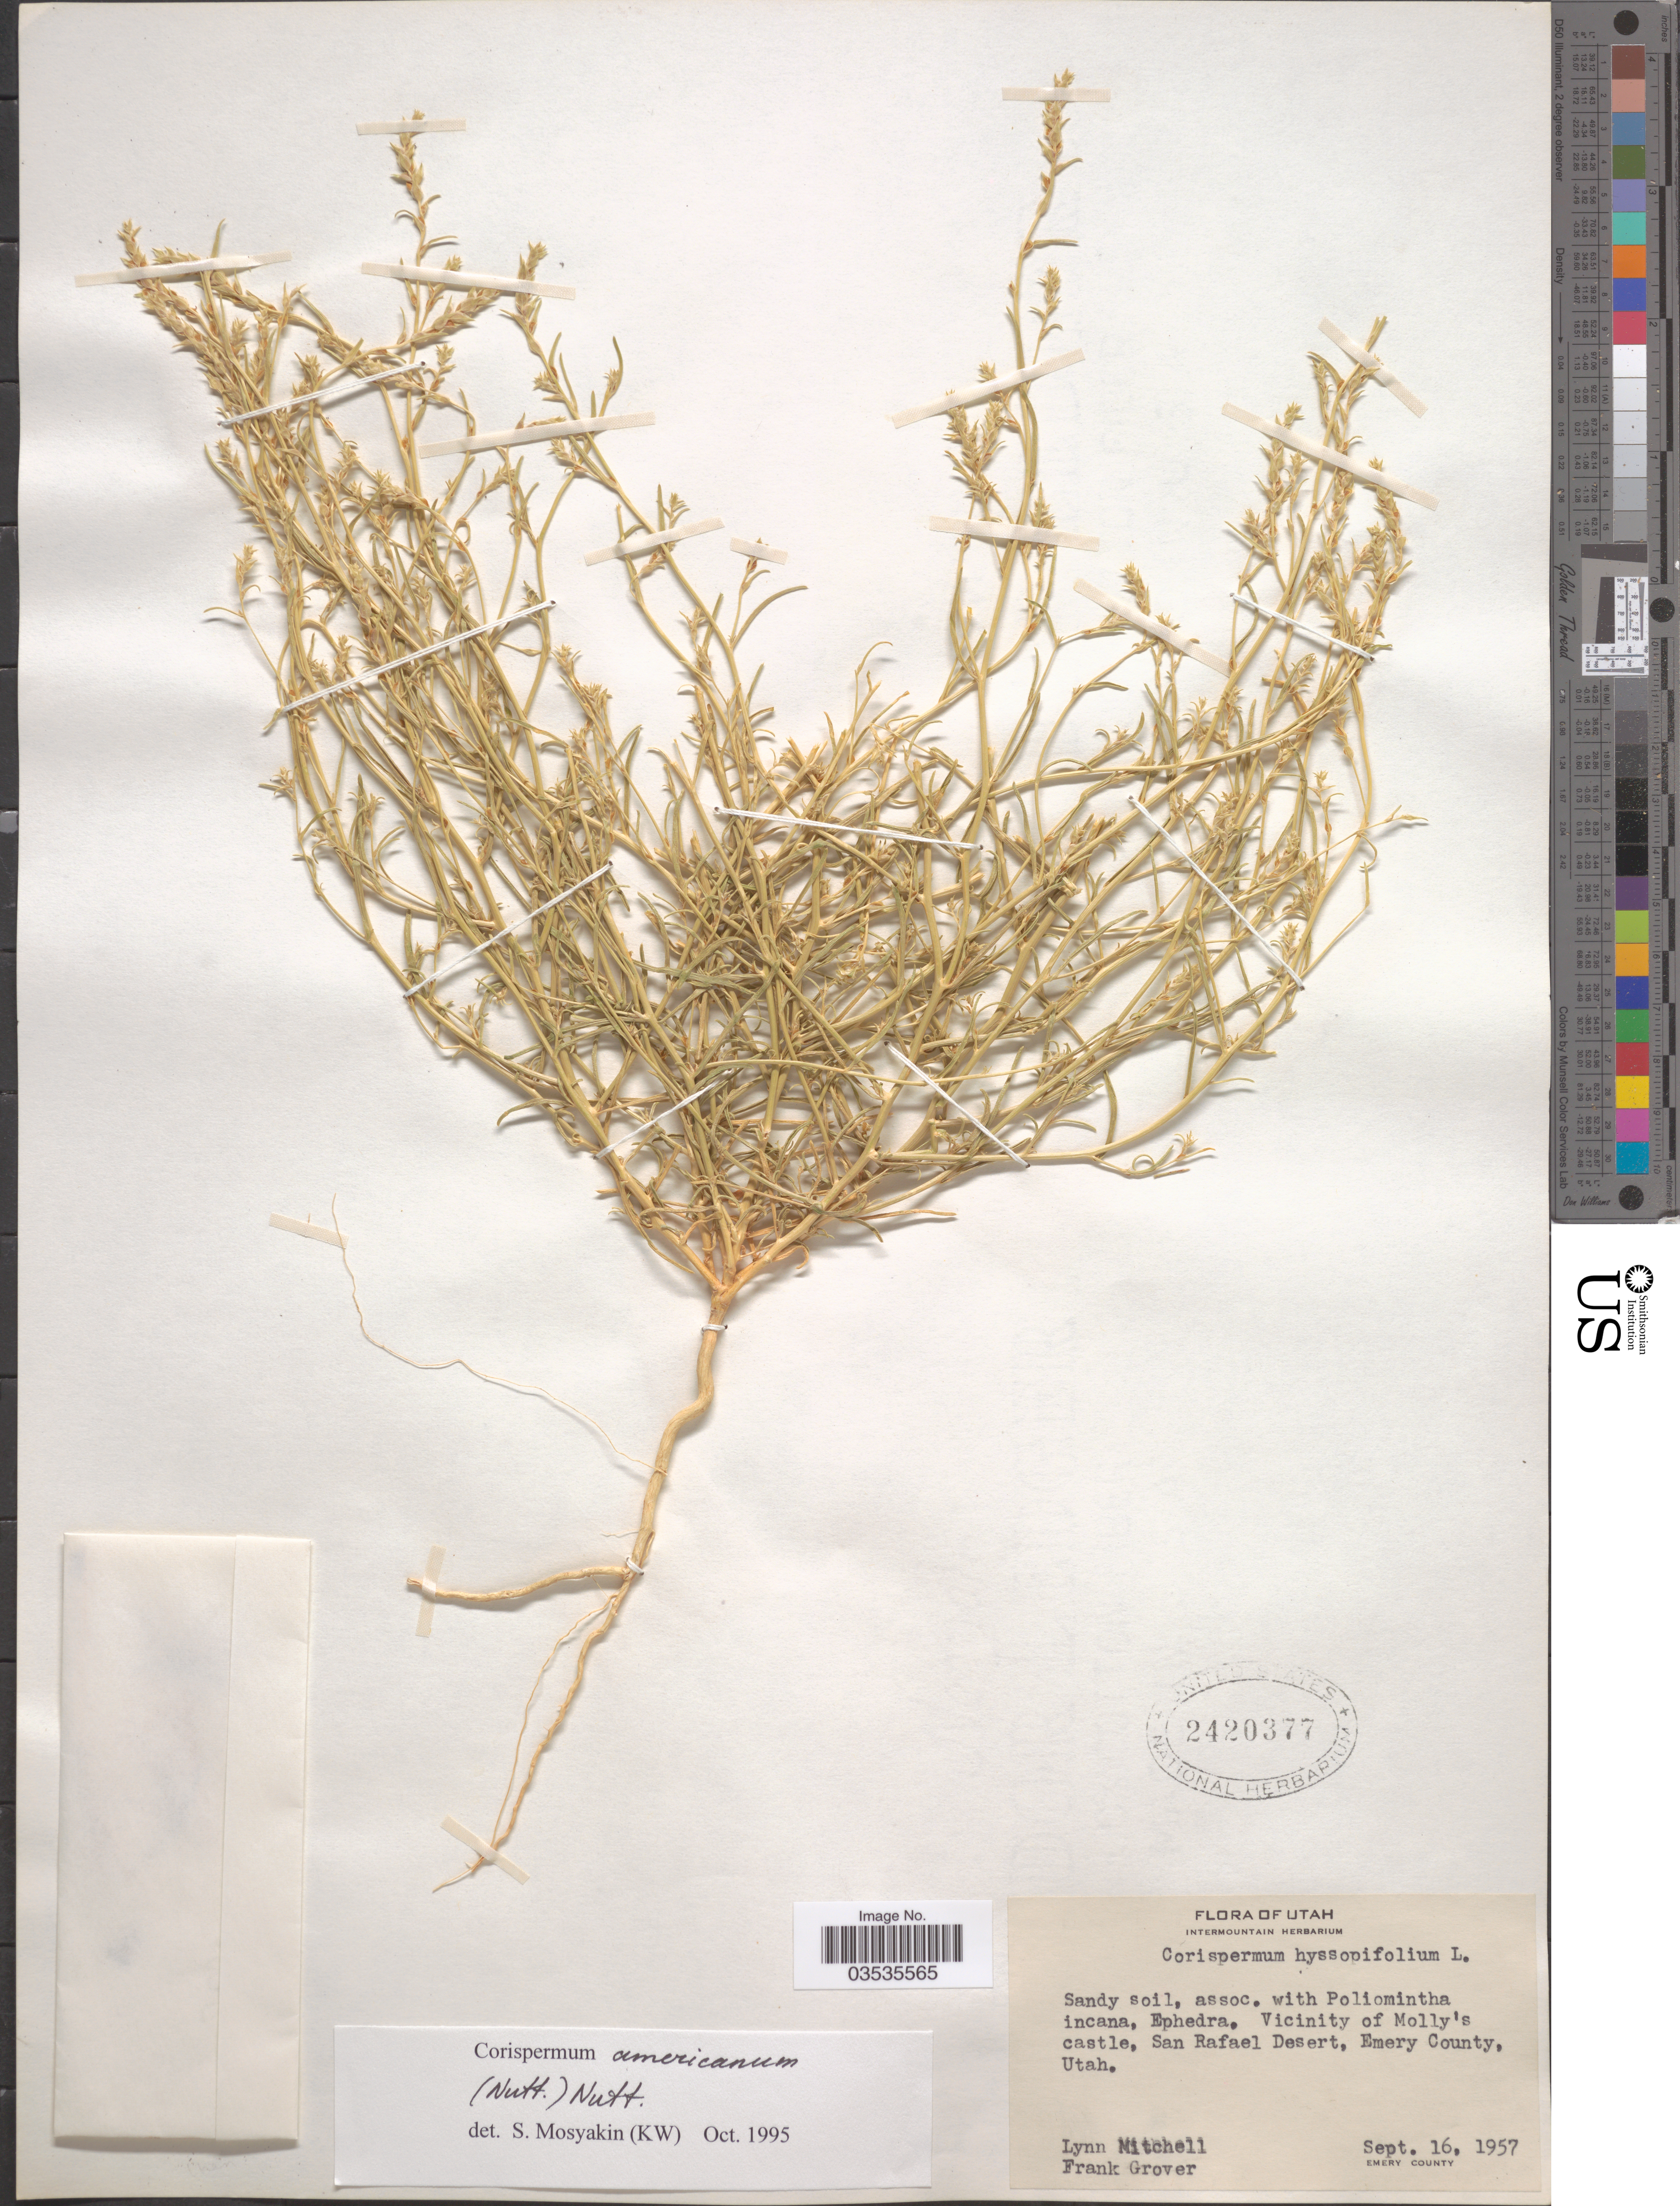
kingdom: Plantae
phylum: Tracheophyta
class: Magnoliopsida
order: Caryophyllales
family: Amaranthaceae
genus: Corispermum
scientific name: Corispermum americanum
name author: (Nutt.) Nutt.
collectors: L. Mitchell & F. Grover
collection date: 1957-09-16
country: United States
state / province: Utah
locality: Vicinity of Molly's castle, San Rafael Desert, Emery County.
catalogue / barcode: US 2420377